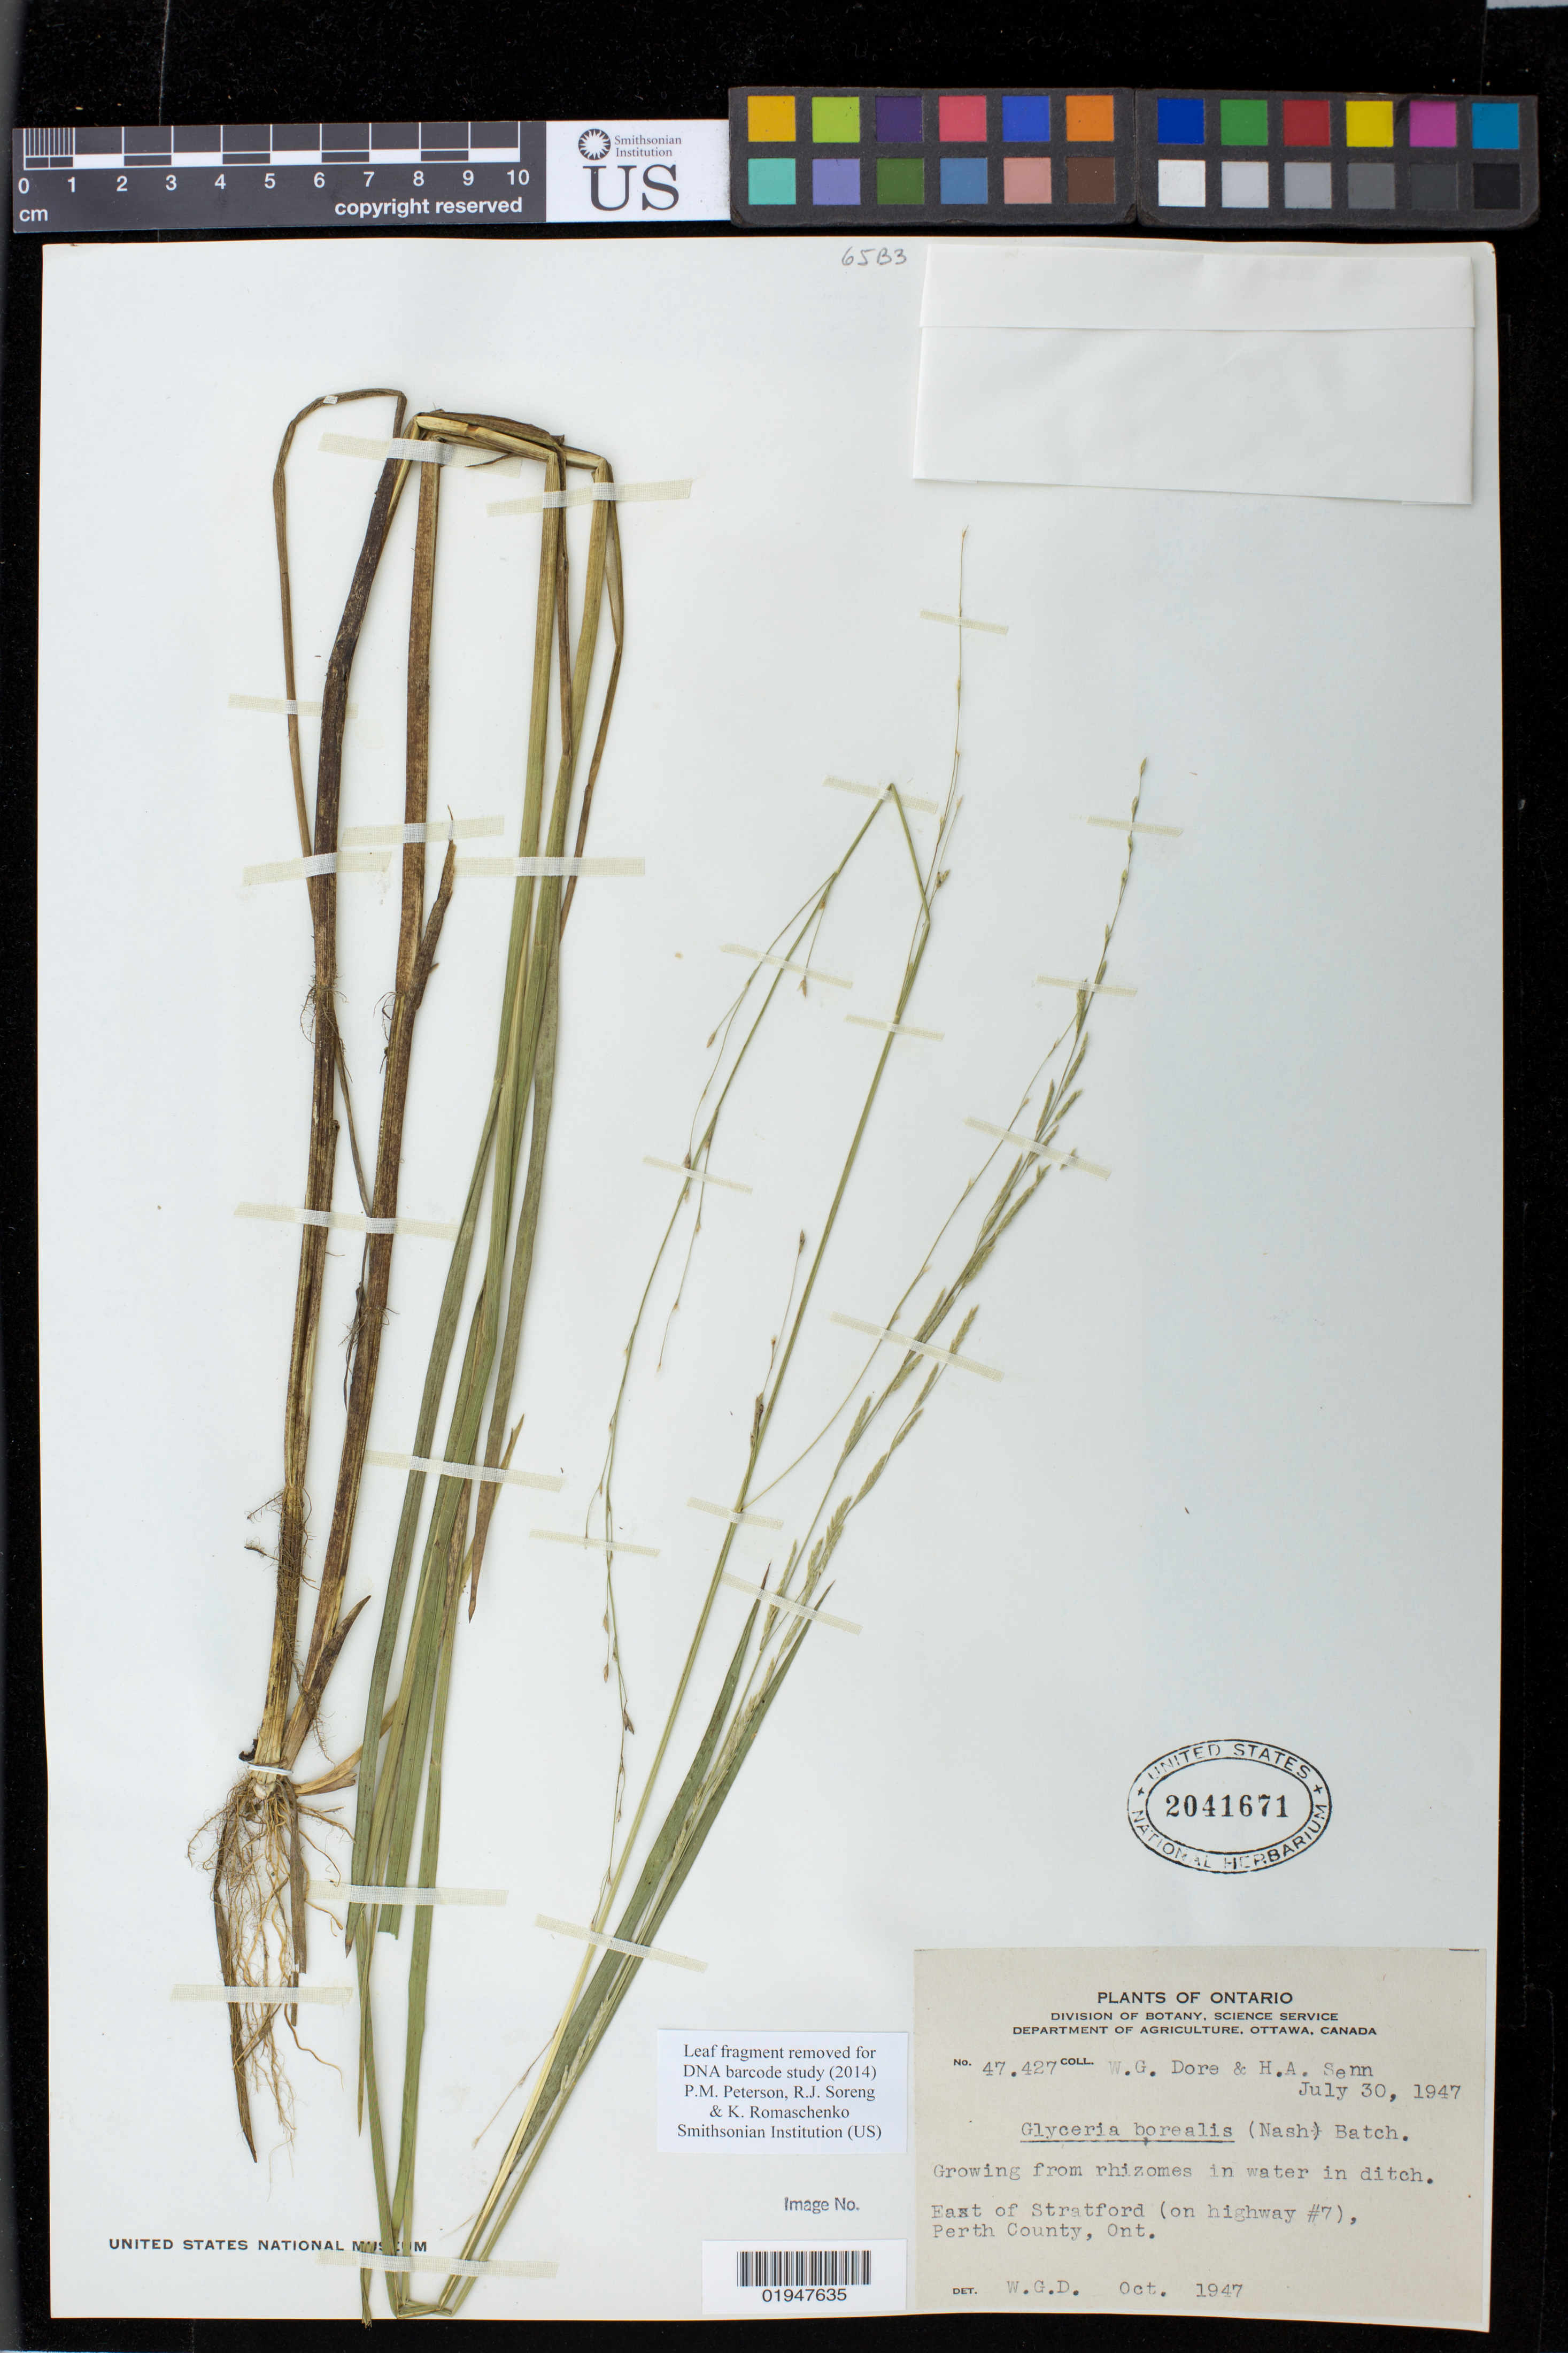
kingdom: Plantae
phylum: Tracheophyta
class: Liliopsida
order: Poales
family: Poaceae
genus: Glyceria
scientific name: Glyceria borealis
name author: (Nash) Batchelder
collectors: W. Dore & H. A. Senn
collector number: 47427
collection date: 1947-07-30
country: Canada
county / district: Perth County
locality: East of Stratford (on highway #7)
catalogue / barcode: US 2041671